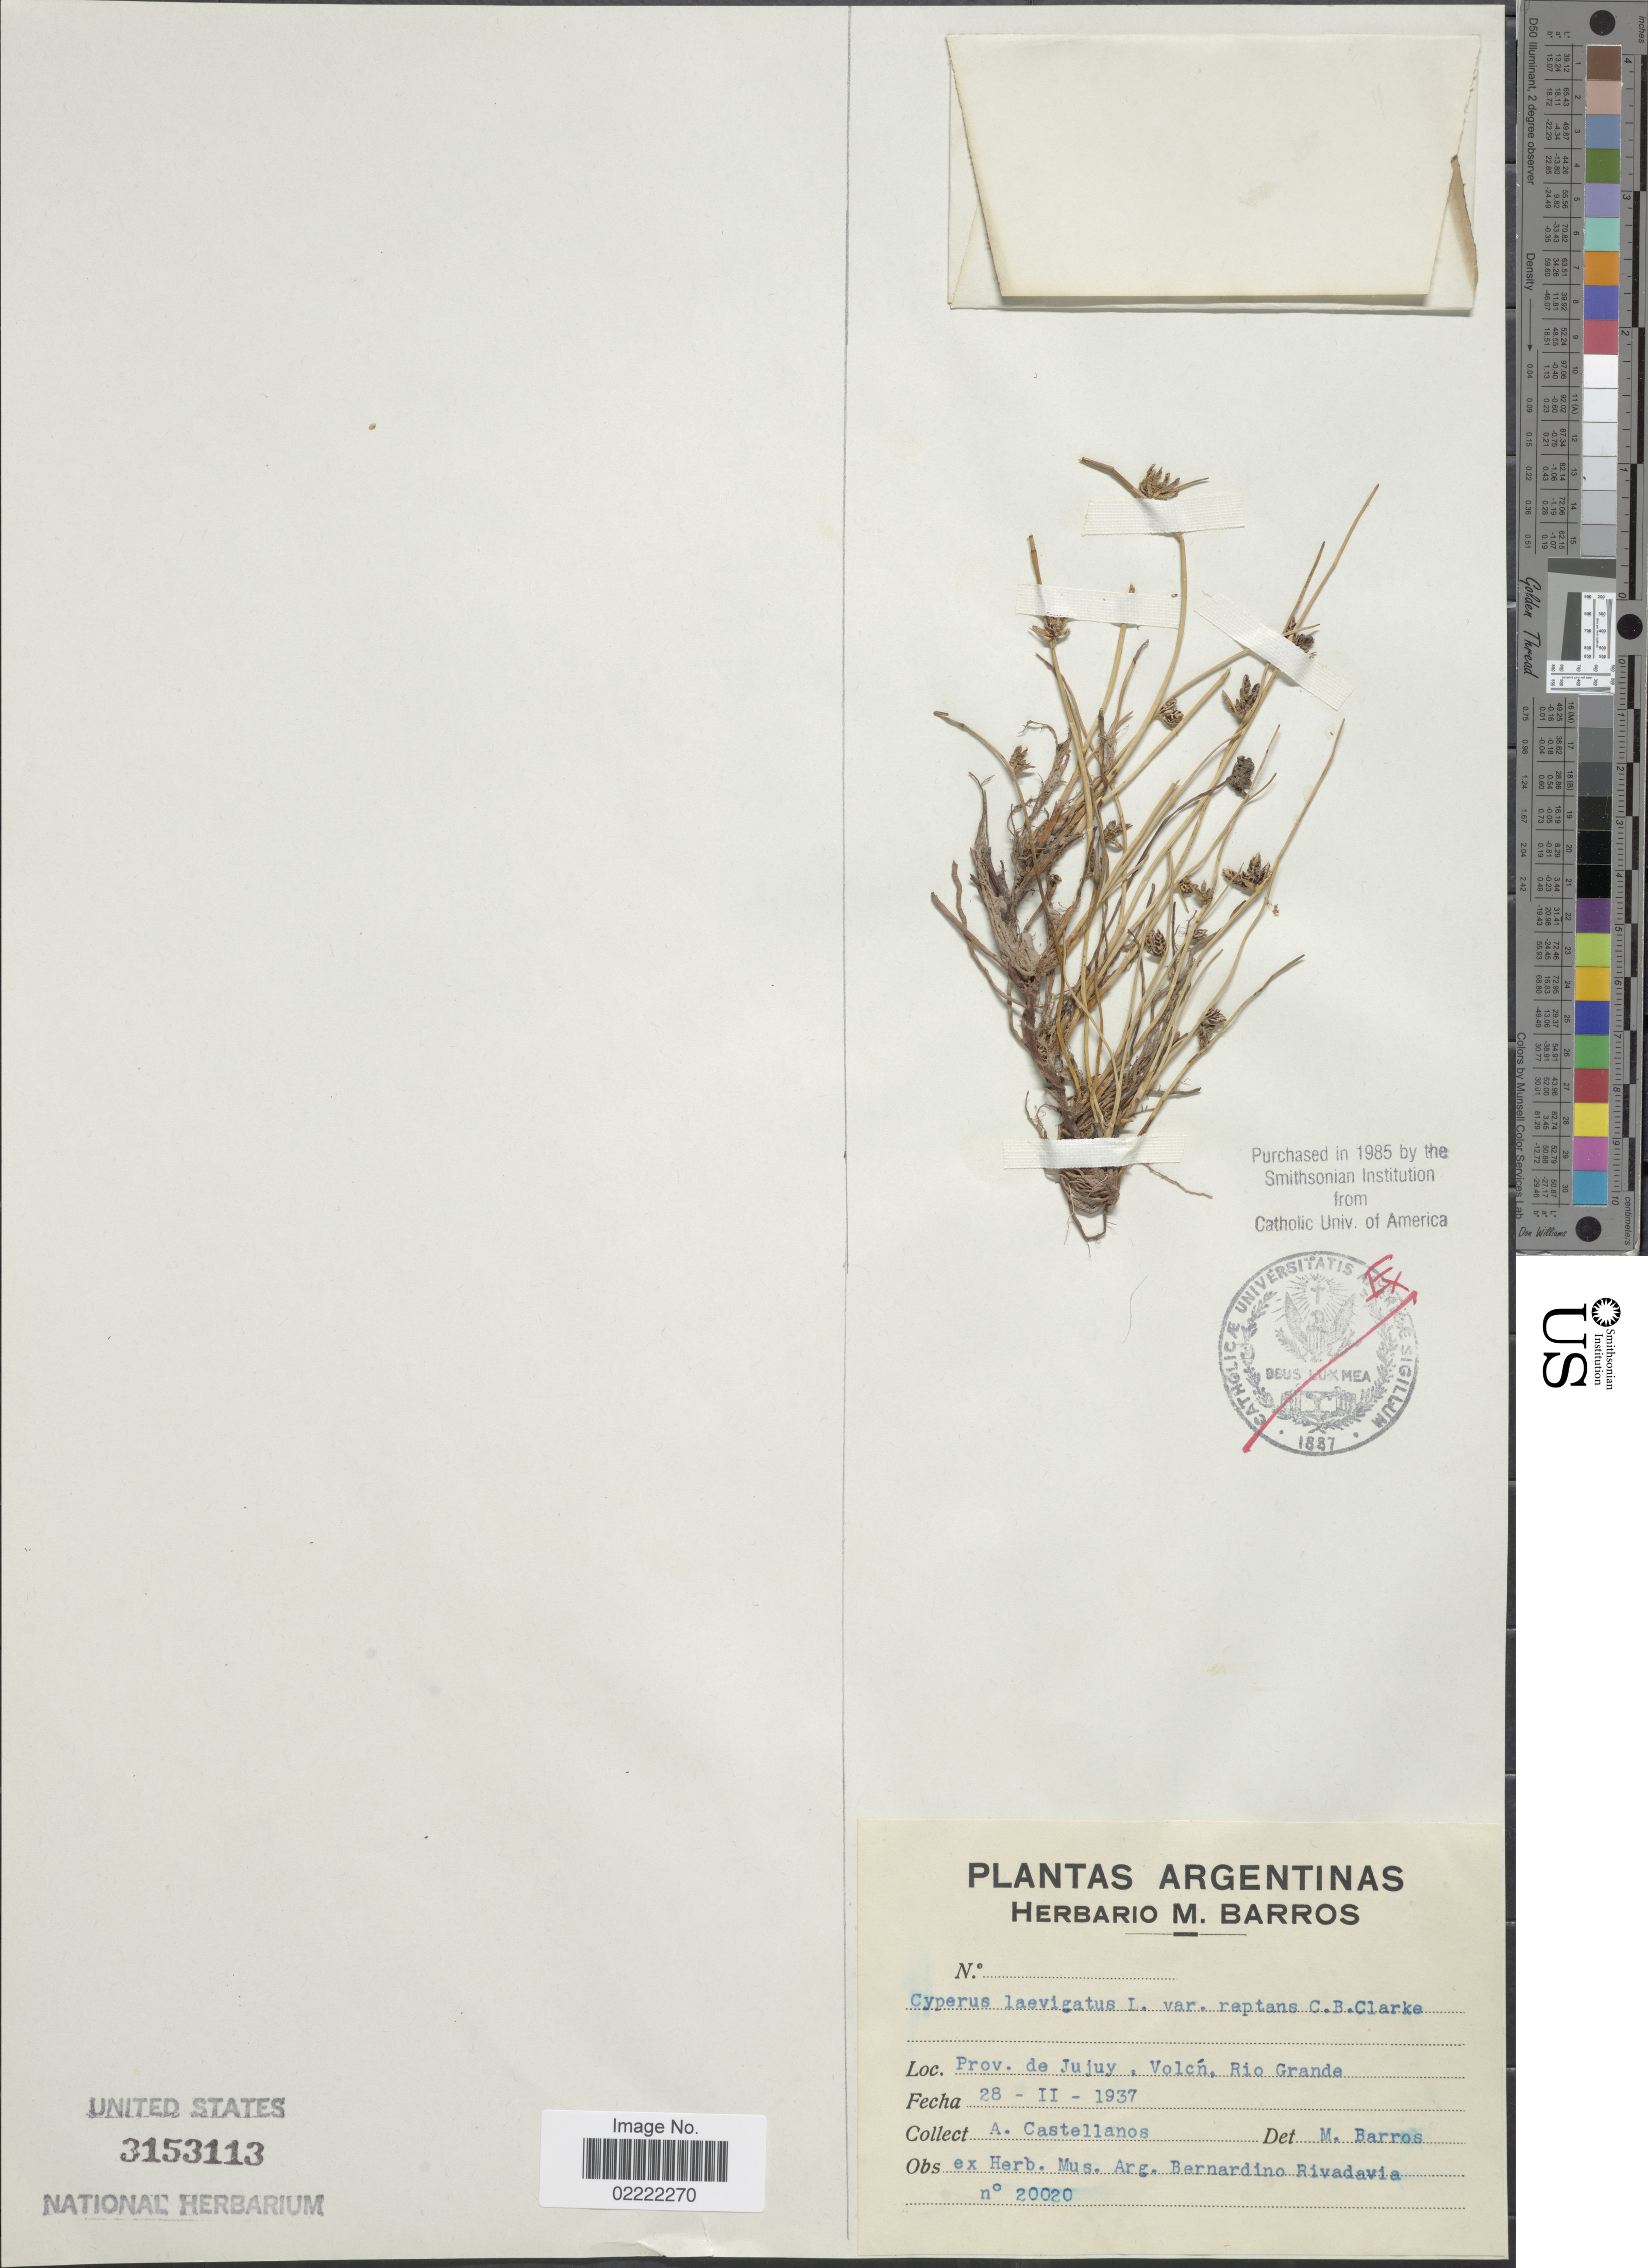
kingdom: Plantae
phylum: Tracheophyta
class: Liliopsida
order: Poales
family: Cyperaceae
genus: Cyperus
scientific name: Cyperus laevigatus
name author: L.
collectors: A. Castellanos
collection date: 1937-02-28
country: Argentina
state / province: Jujuy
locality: Prov. de Jujuy, Volcn. Rio Grande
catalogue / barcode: US 3153113